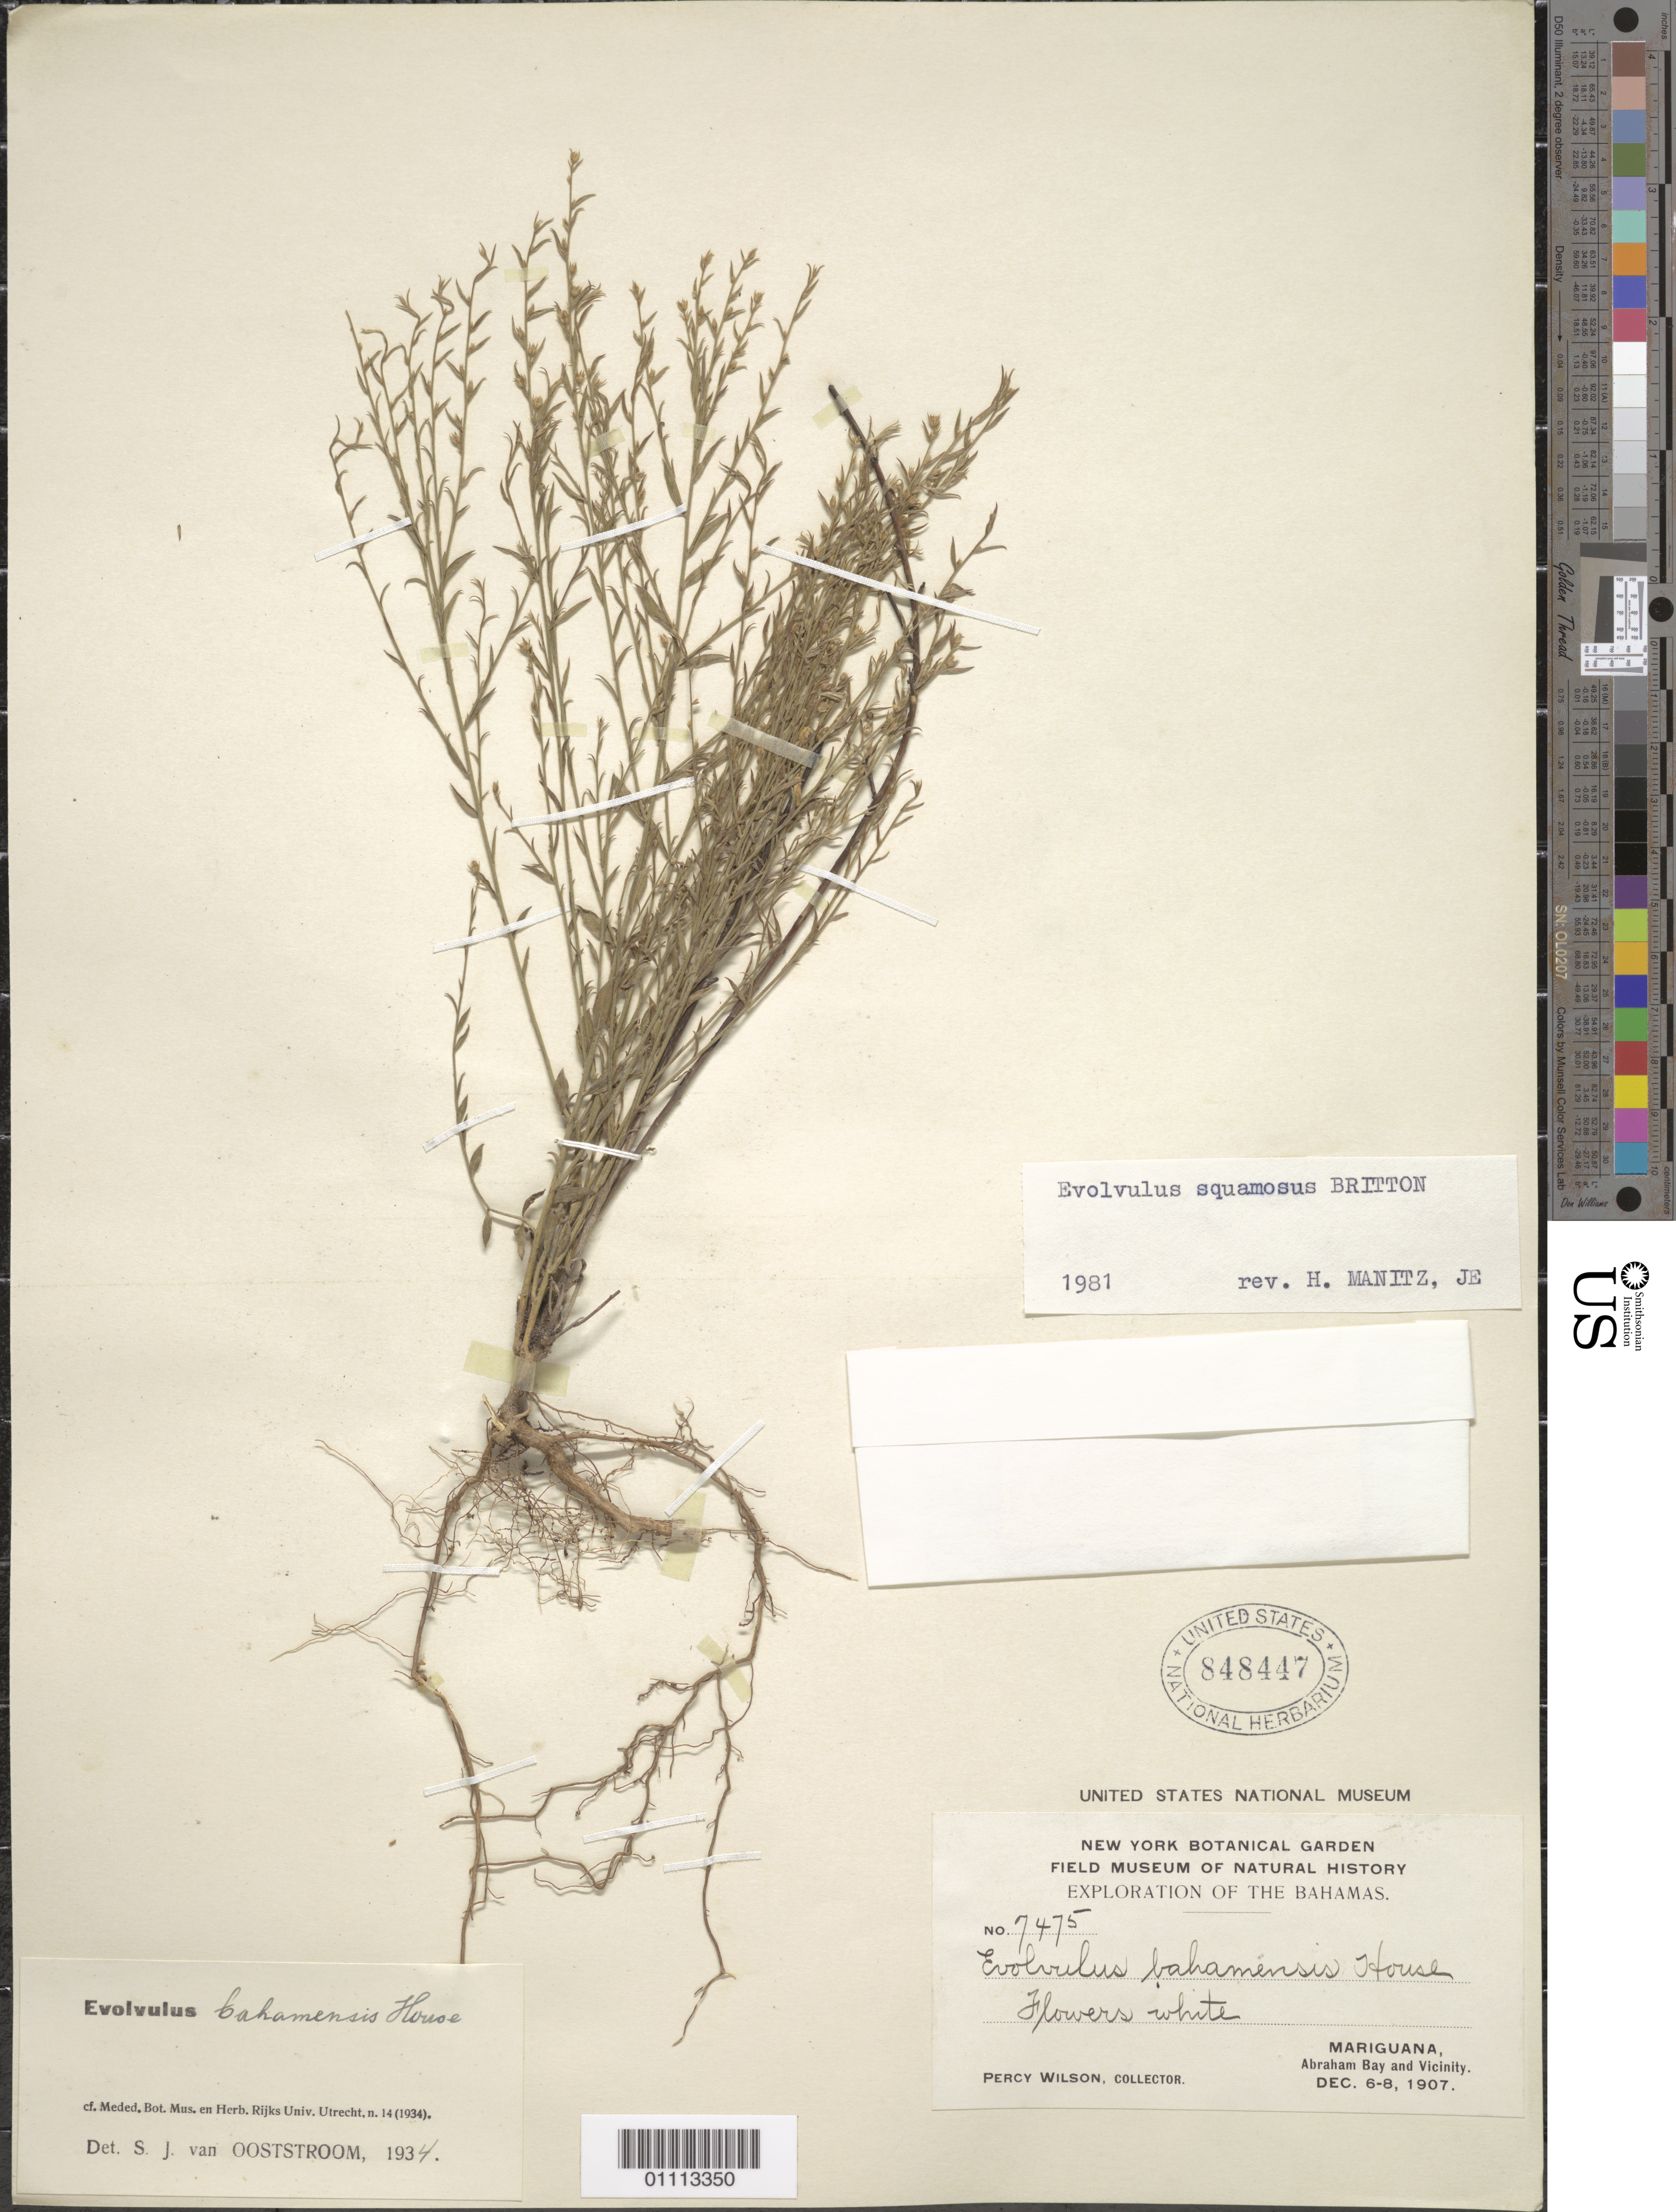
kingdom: Plantae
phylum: Tracheophyta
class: Magnoliopsida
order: Solanales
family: Convolvulaceae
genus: Evolvulus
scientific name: Evolvulus squamosus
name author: Britton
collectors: P. Wilson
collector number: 7475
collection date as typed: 06 Dec 1907 to 08 Dec 1907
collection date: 1907-12-06/1907-12-08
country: Bahamas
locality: Mariguana. Abraham Bay and vicinity.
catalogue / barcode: US 848447